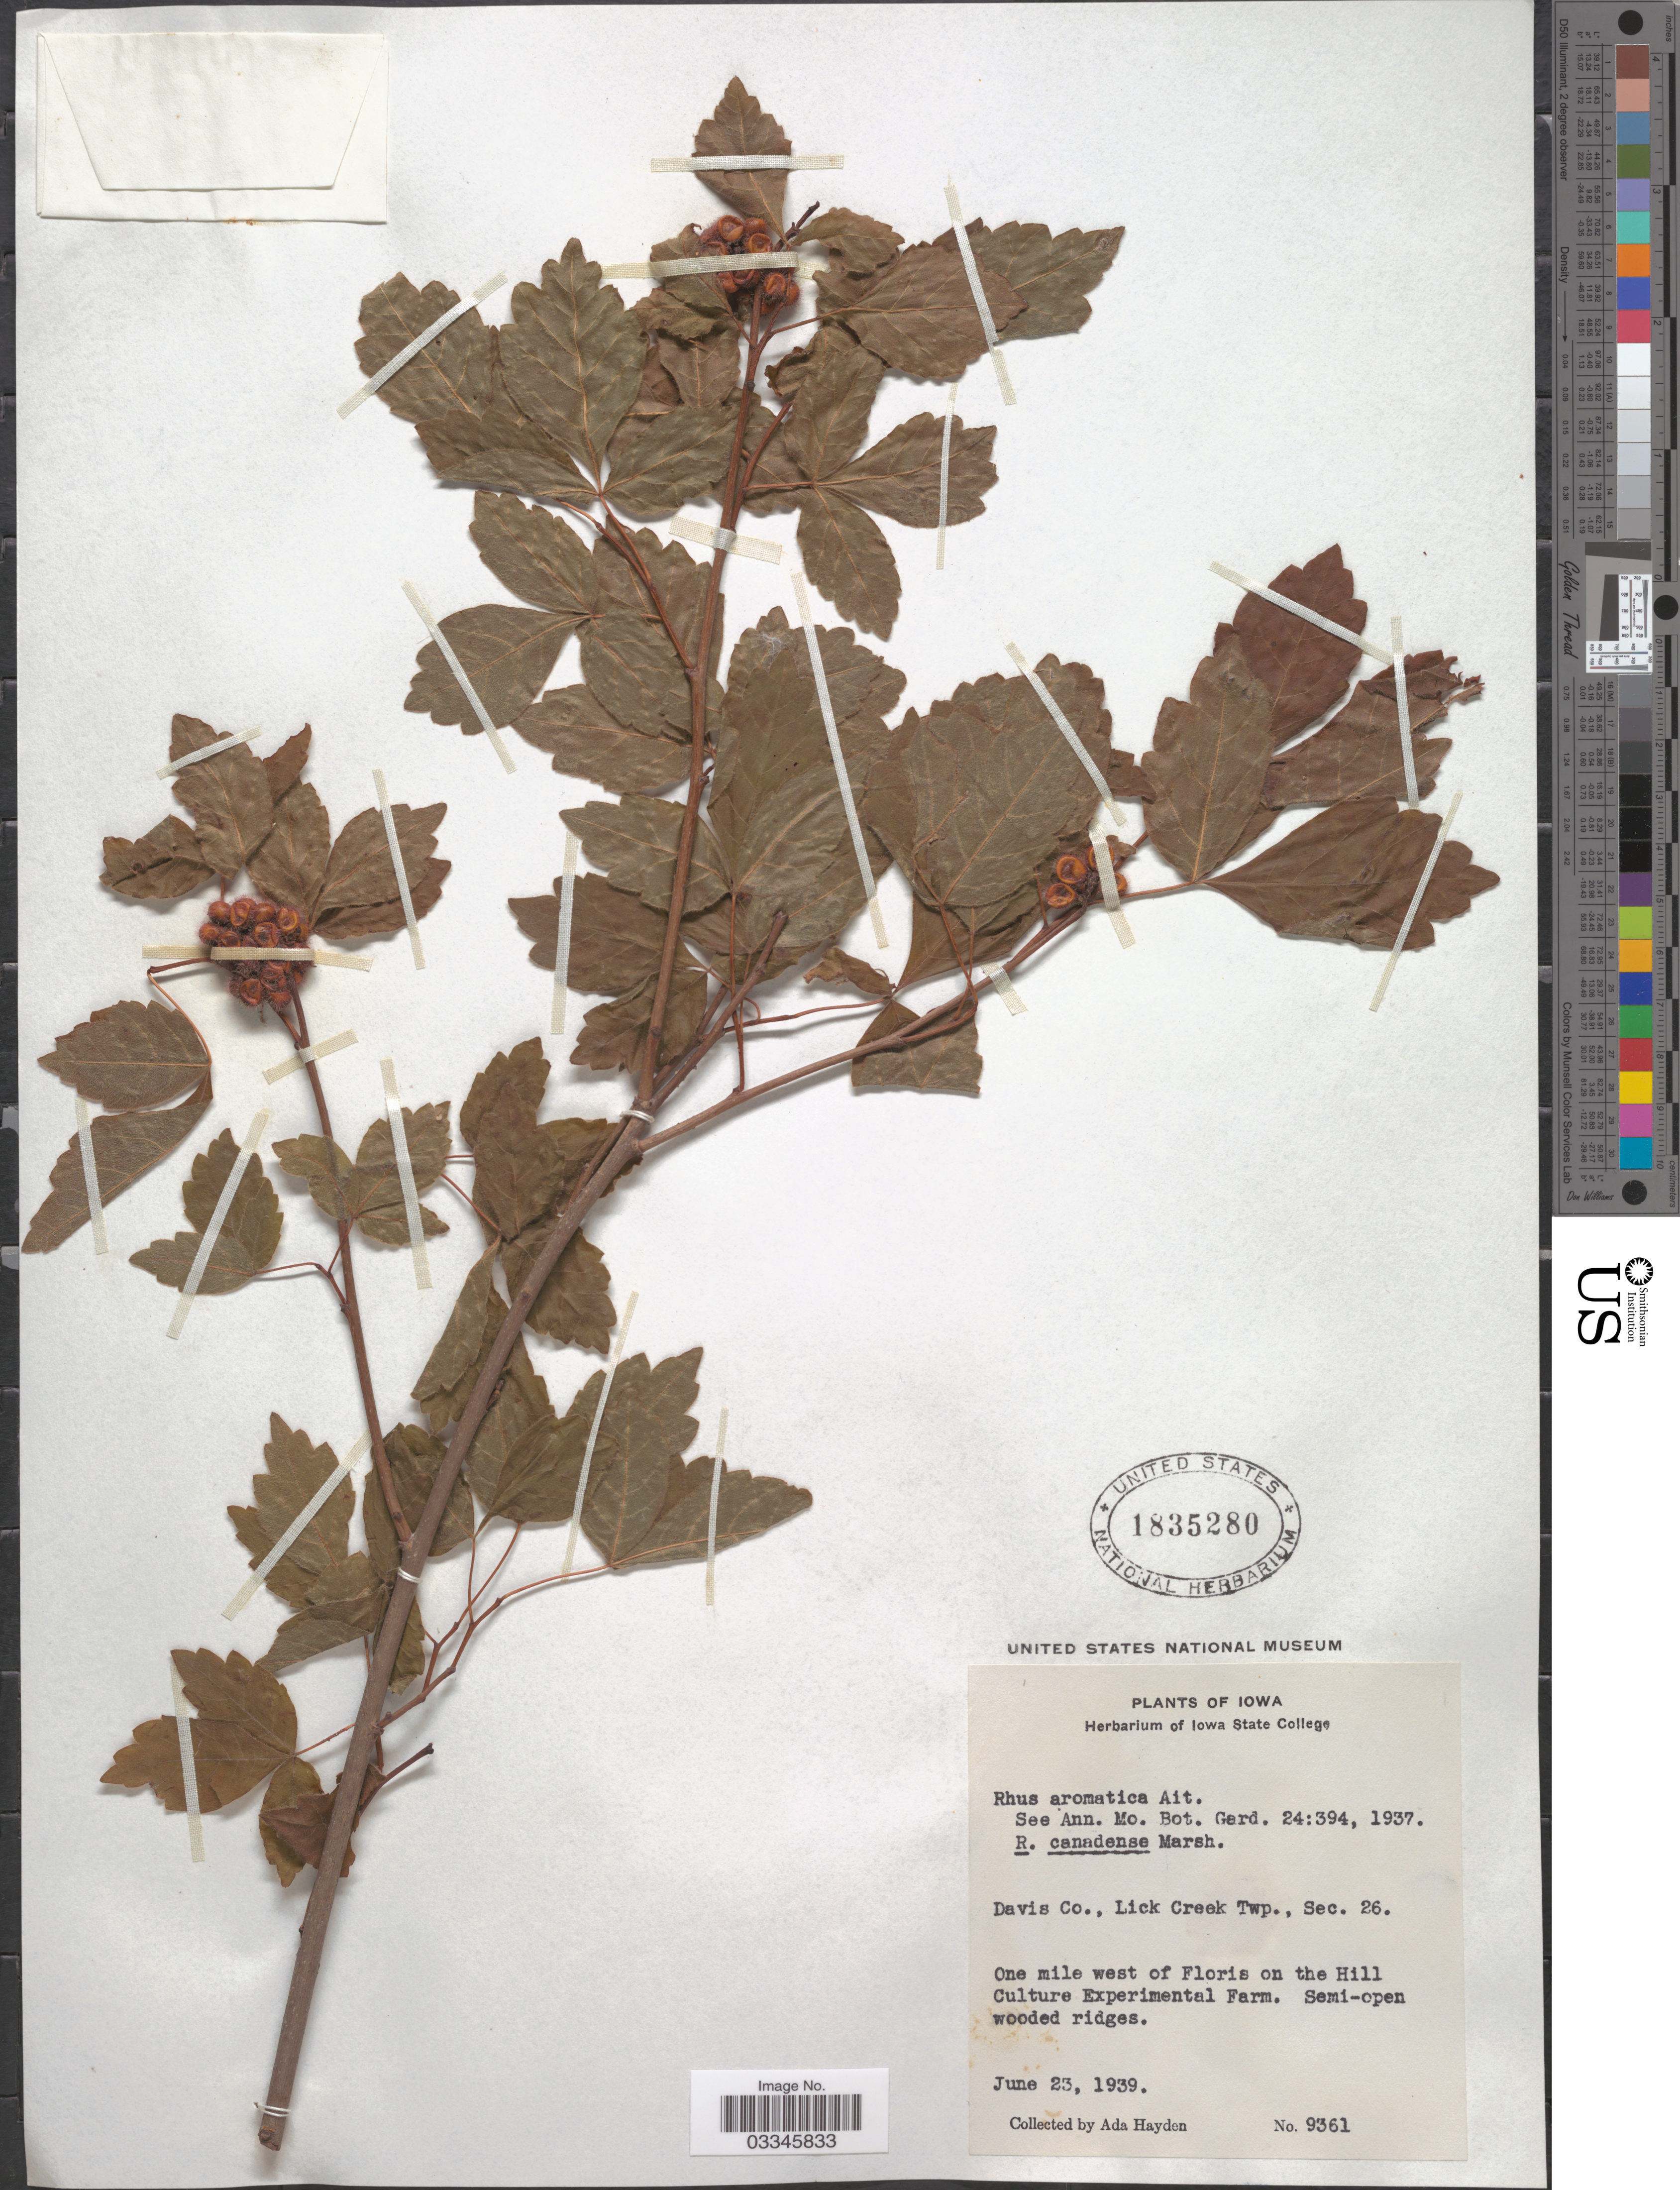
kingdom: Plantae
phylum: Tracheophyta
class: Magnoliopsida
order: Sapindales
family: Anacardiaceae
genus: Rhus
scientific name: Rhus crenata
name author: Thunb.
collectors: Ada Hayden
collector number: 9361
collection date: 1939-06-23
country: United States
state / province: Iowa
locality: Davis Co., Lick Creek Twp., Sec. 26. One mile west of Floris on the Hill Culture Experimental Farm.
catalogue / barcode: US 1835280